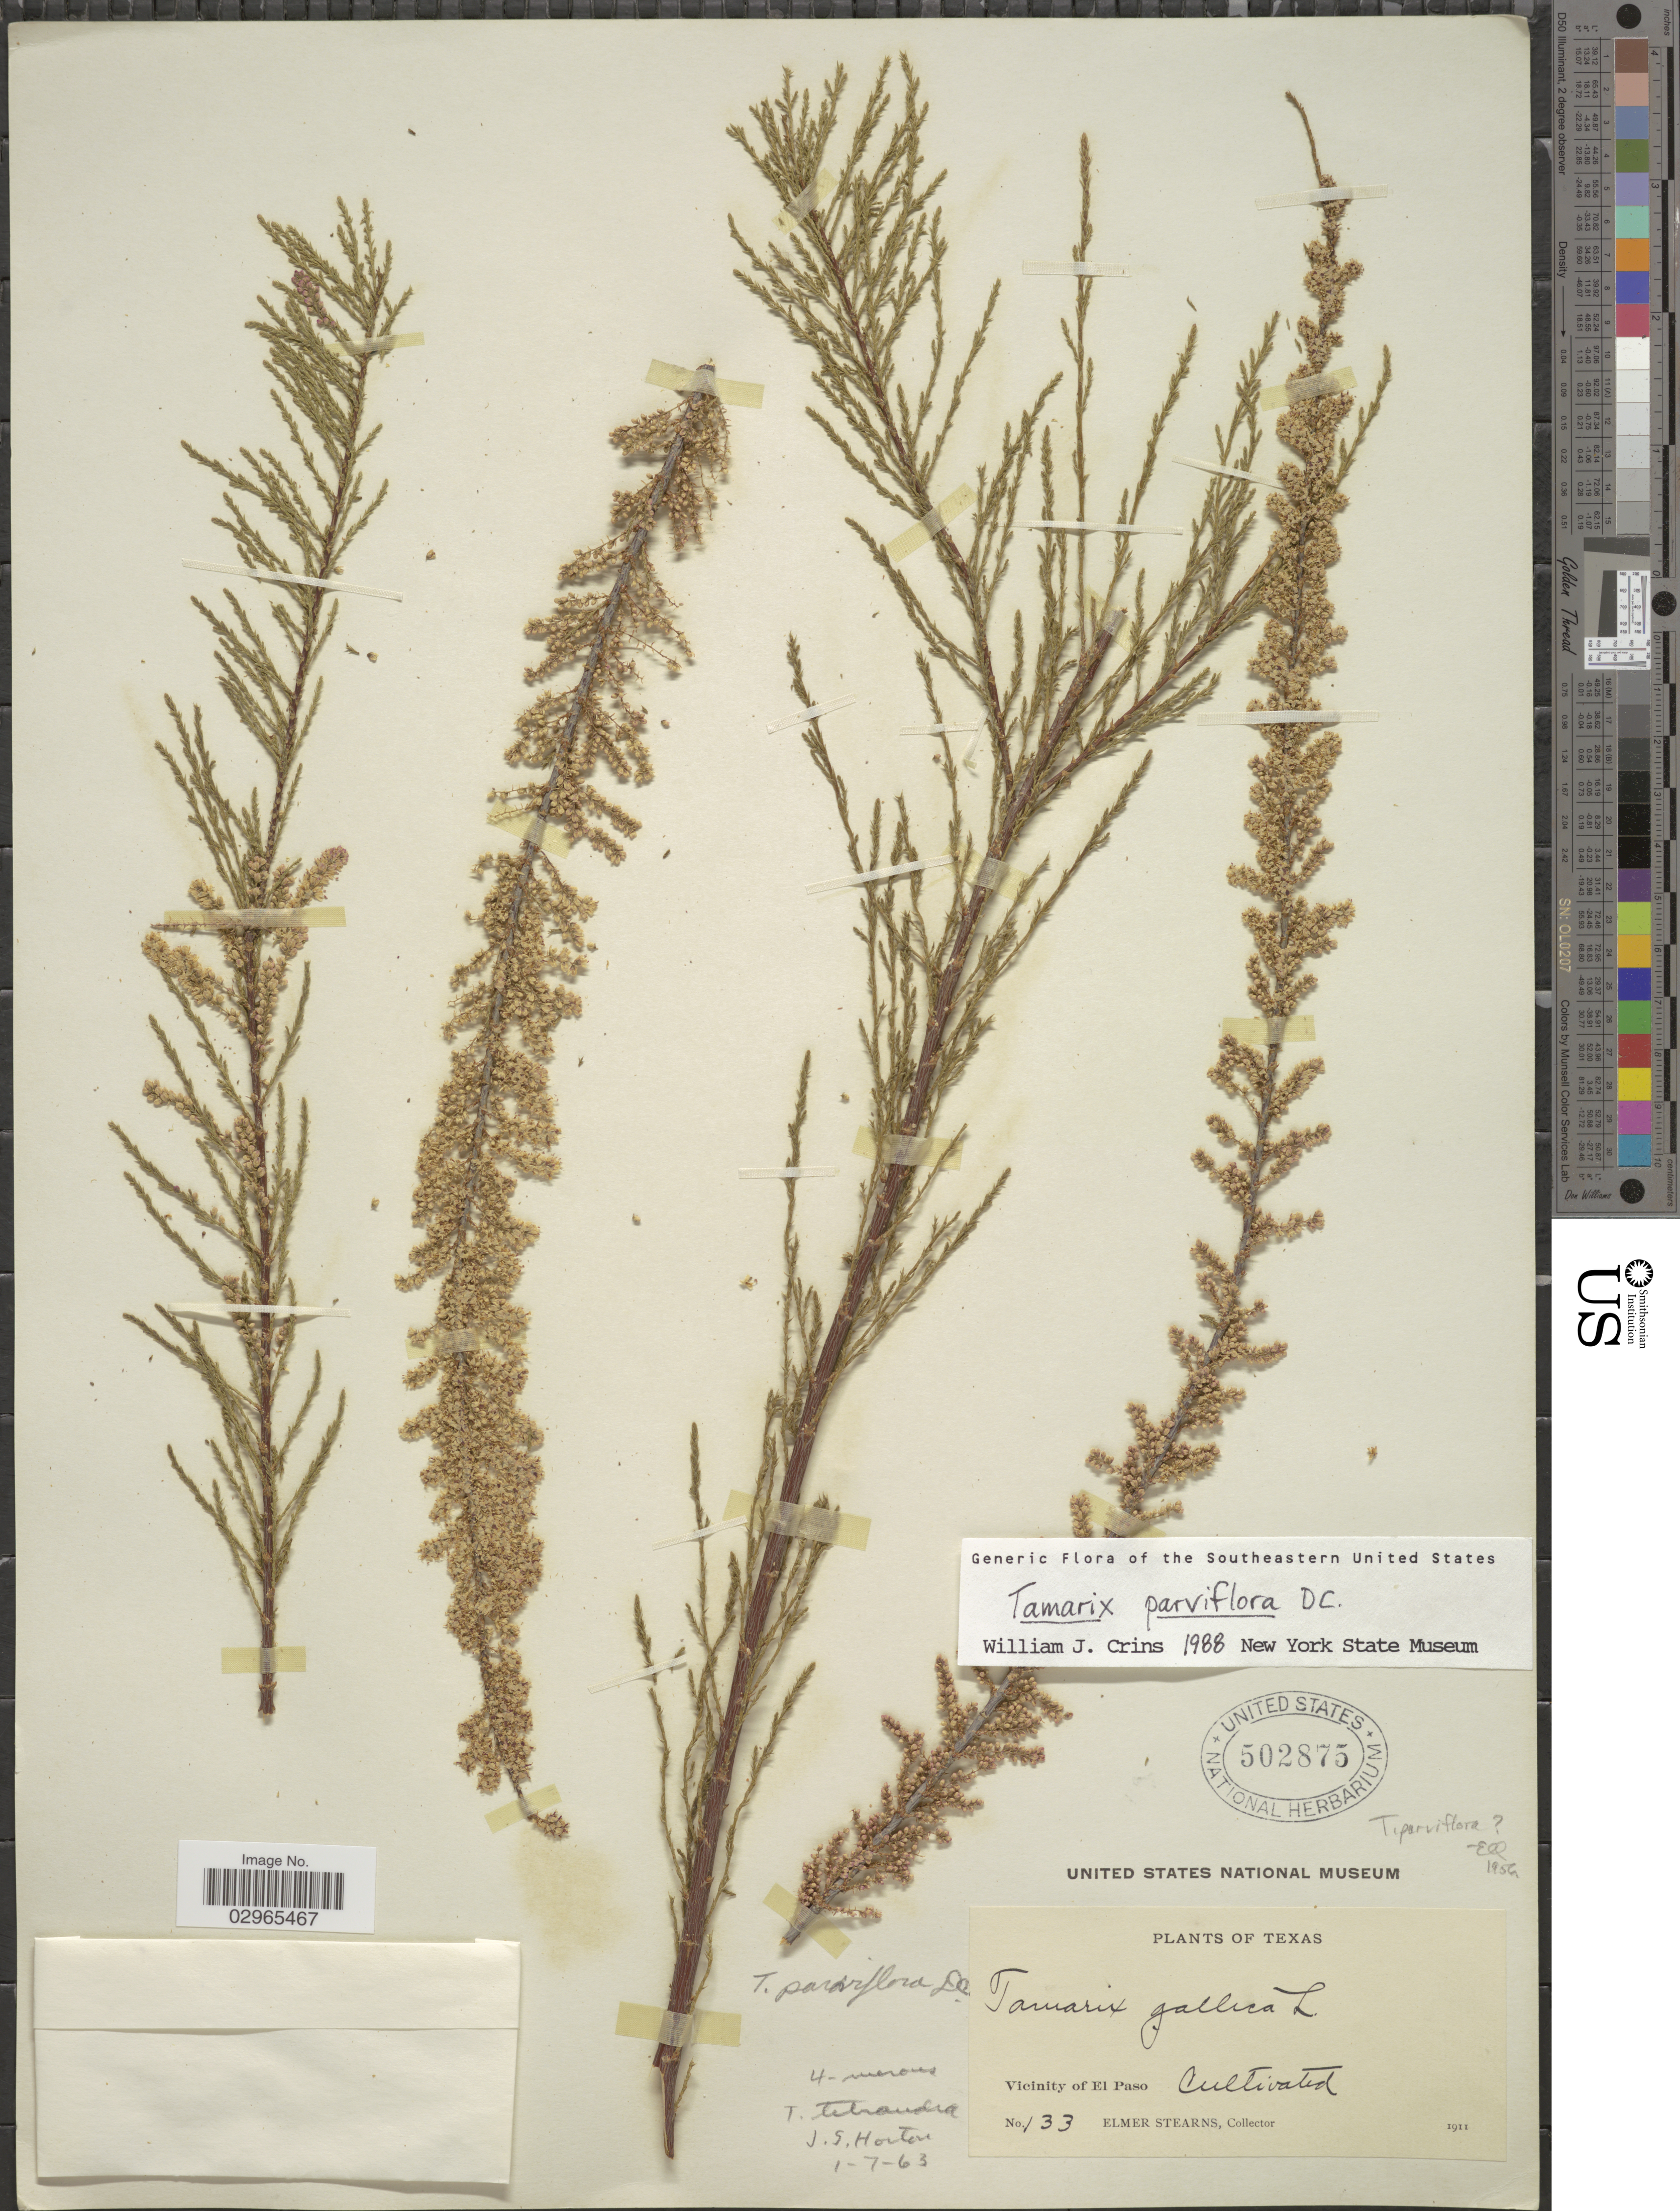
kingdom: Plantae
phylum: Tracheophyta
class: Magnoliopsida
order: Caryophyllales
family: Tamaricaceae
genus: Tamarix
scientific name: Tamarix parviflora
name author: DC.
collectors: E. Stearns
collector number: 133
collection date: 1911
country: United States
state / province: Texas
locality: Vicinity of El Paso.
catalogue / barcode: US 502875